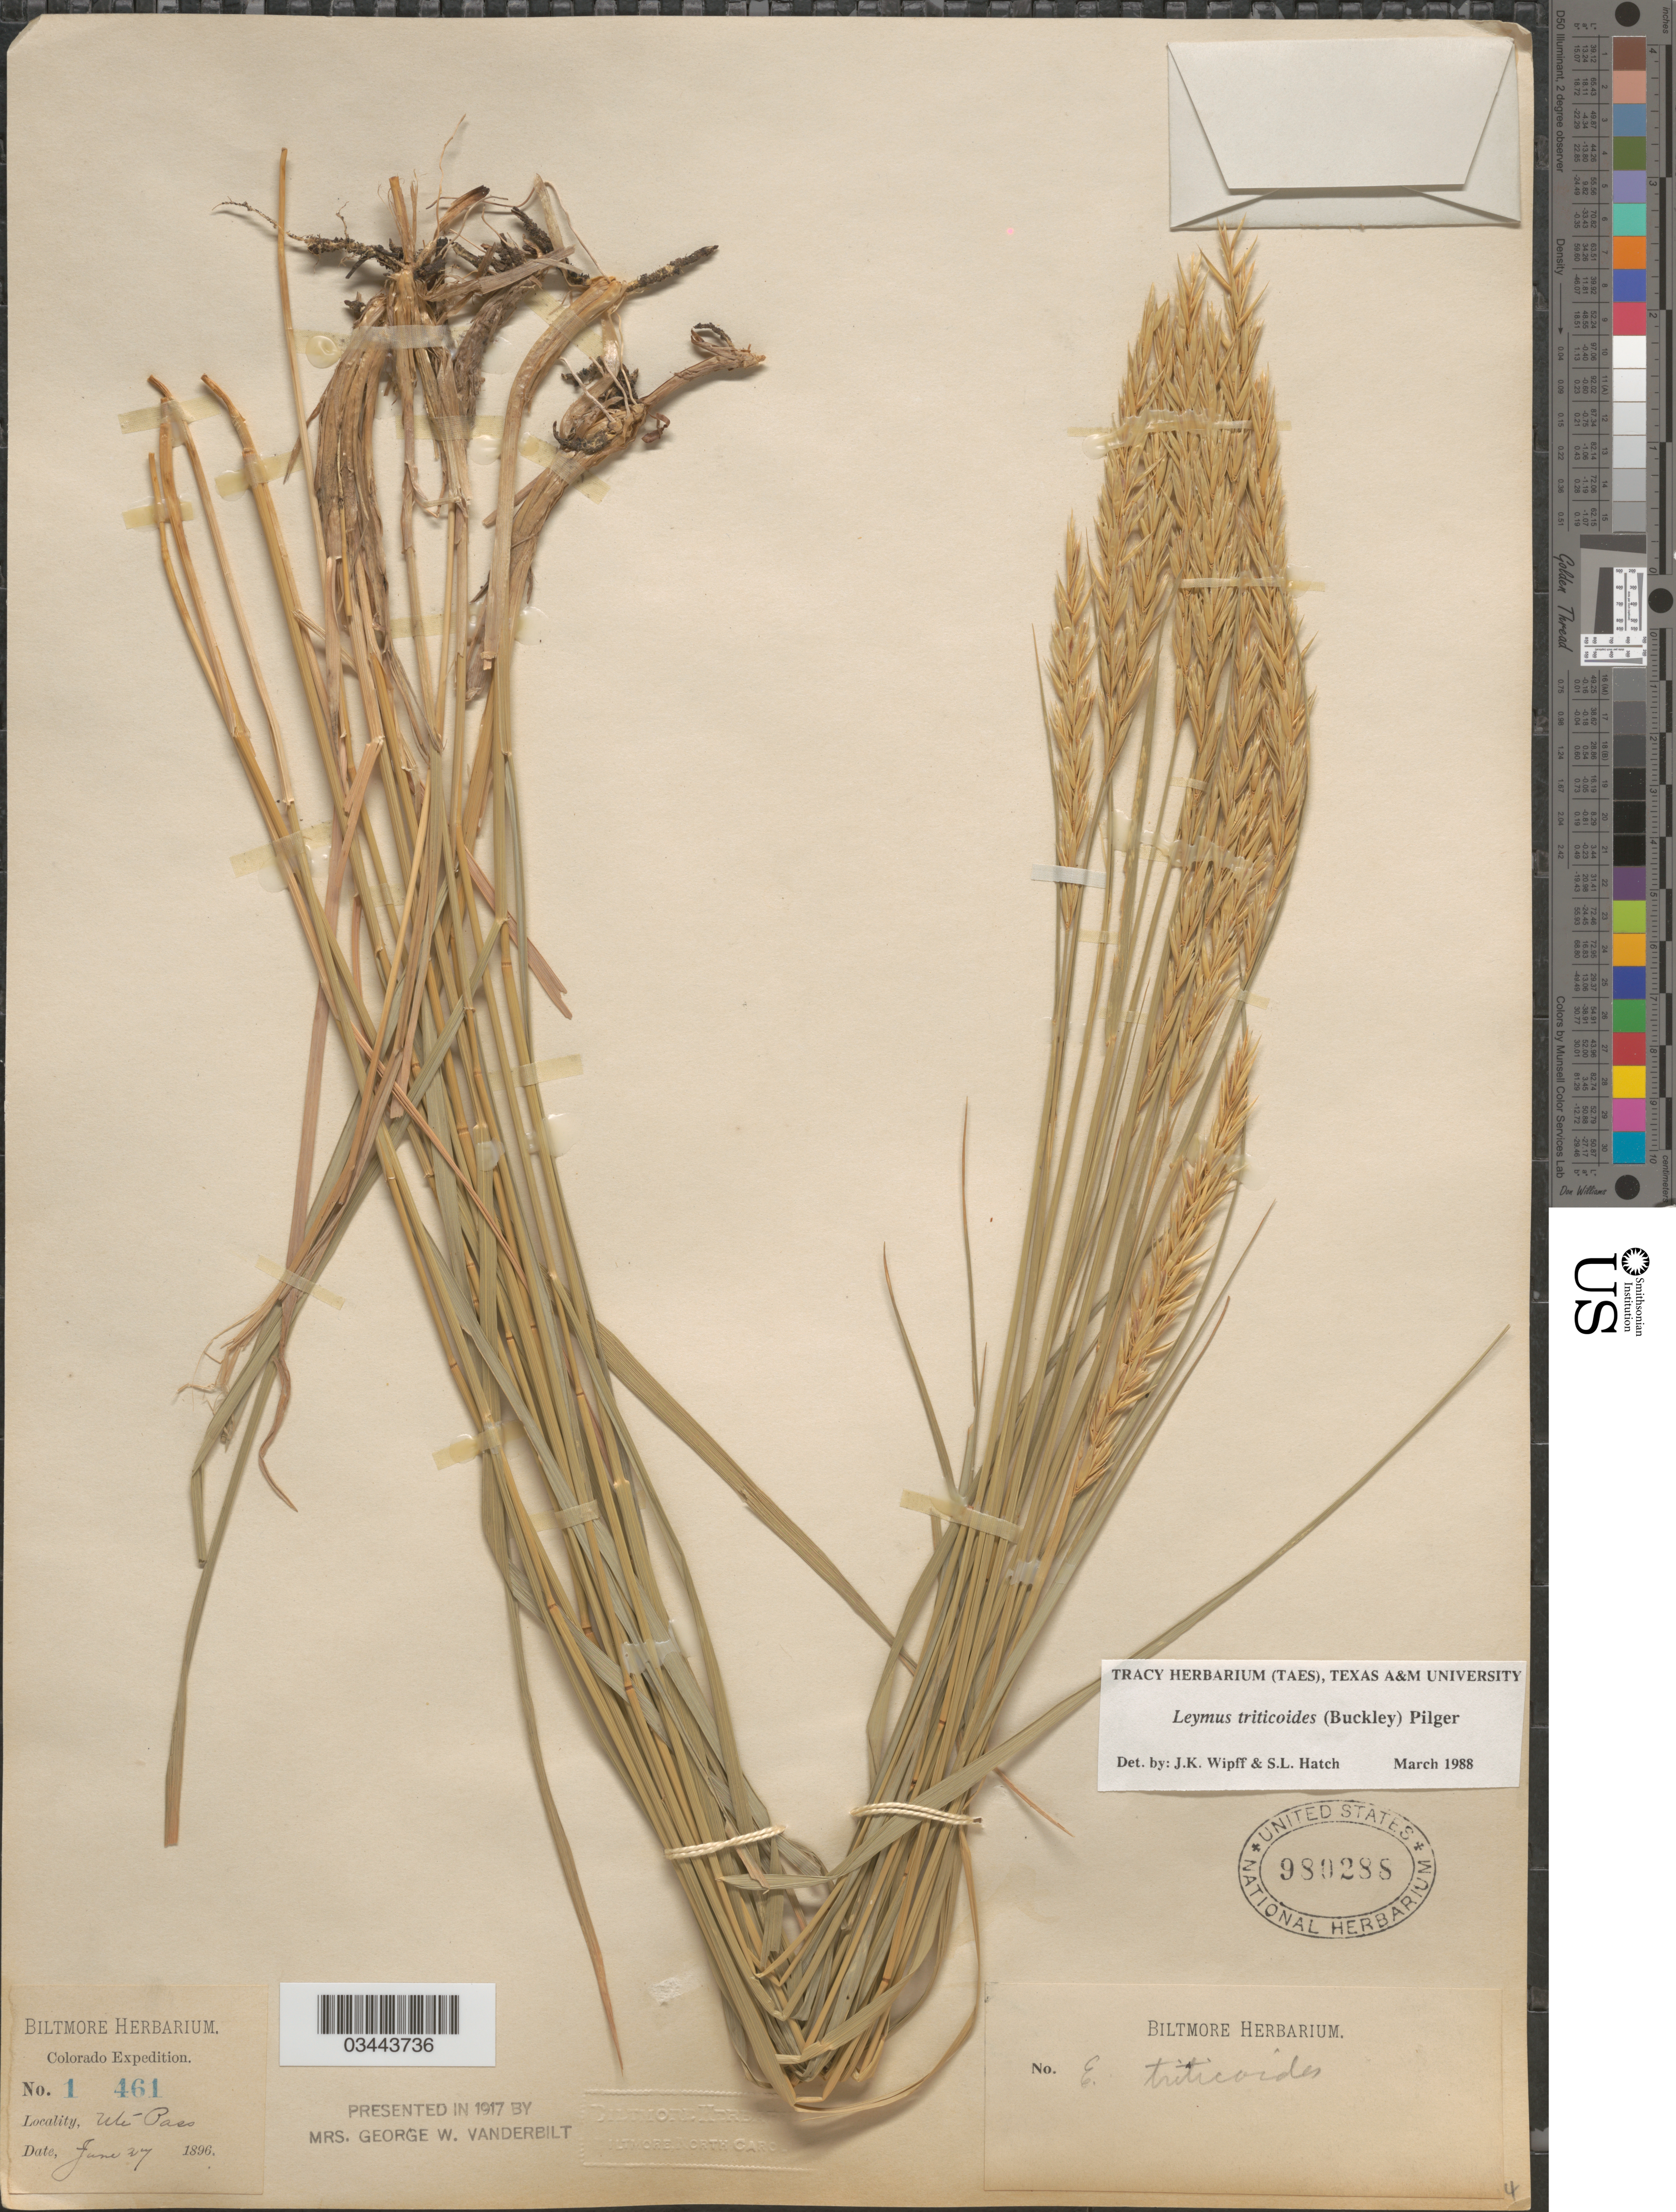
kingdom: Plantae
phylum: Tracheophyta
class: Liliopsida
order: Poales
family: Poaceae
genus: Leymus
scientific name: Leymus triticoides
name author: (Buckley) Pilg.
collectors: ex herb. Biltmore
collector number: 1461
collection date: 1896-06-27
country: United States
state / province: Colorado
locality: Colorado Expedition. Ute Pass.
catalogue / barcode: US 980288